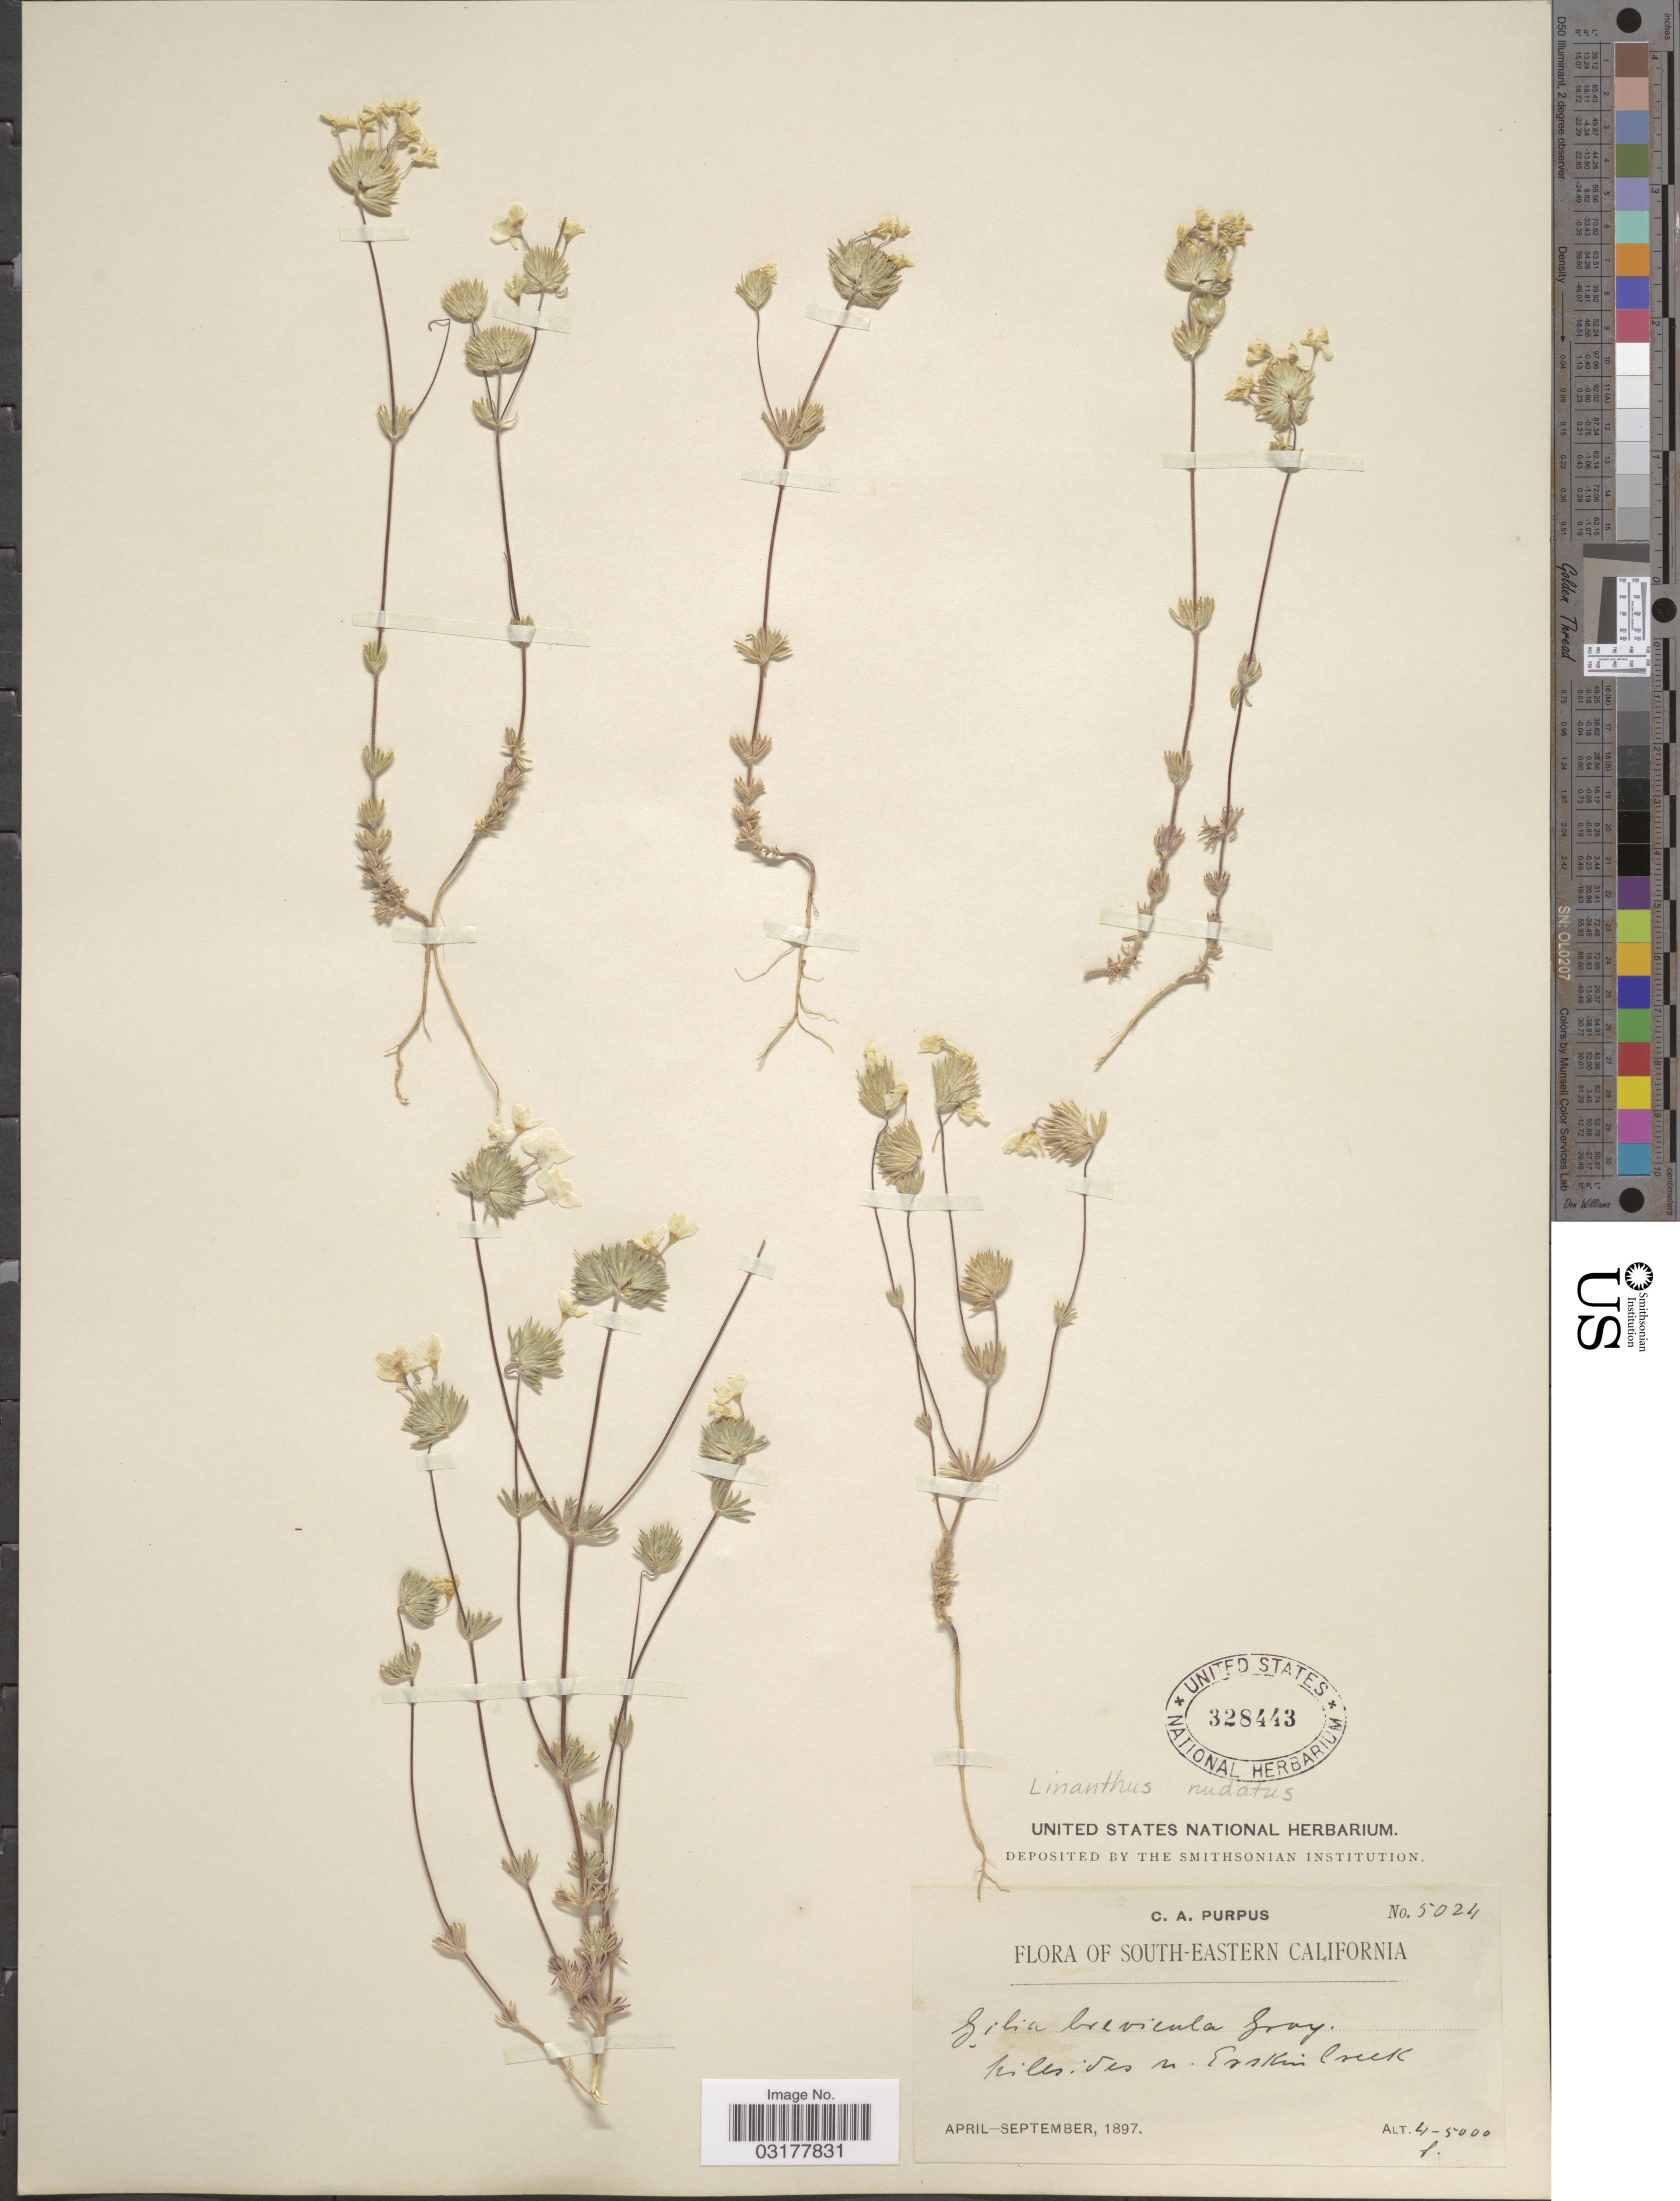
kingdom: Plantae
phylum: Tracheophyta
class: Magnoliopsida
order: Ericales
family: Polemoniaceae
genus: Leptosiphon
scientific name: Leptosiphon nudatus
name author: (Greene) J.M. Porter & L.A. Johnson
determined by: Strong, Mark T., (BOT), Smithsonian Institution - National Museum of Natural History (UNITED STATES)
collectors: C. A. Purpus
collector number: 5024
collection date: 1897-04/1897-09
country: United States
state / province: California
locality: South-eastern California. Hillsides N. Erskine Creek.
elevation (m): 1219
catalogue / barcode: US 328443